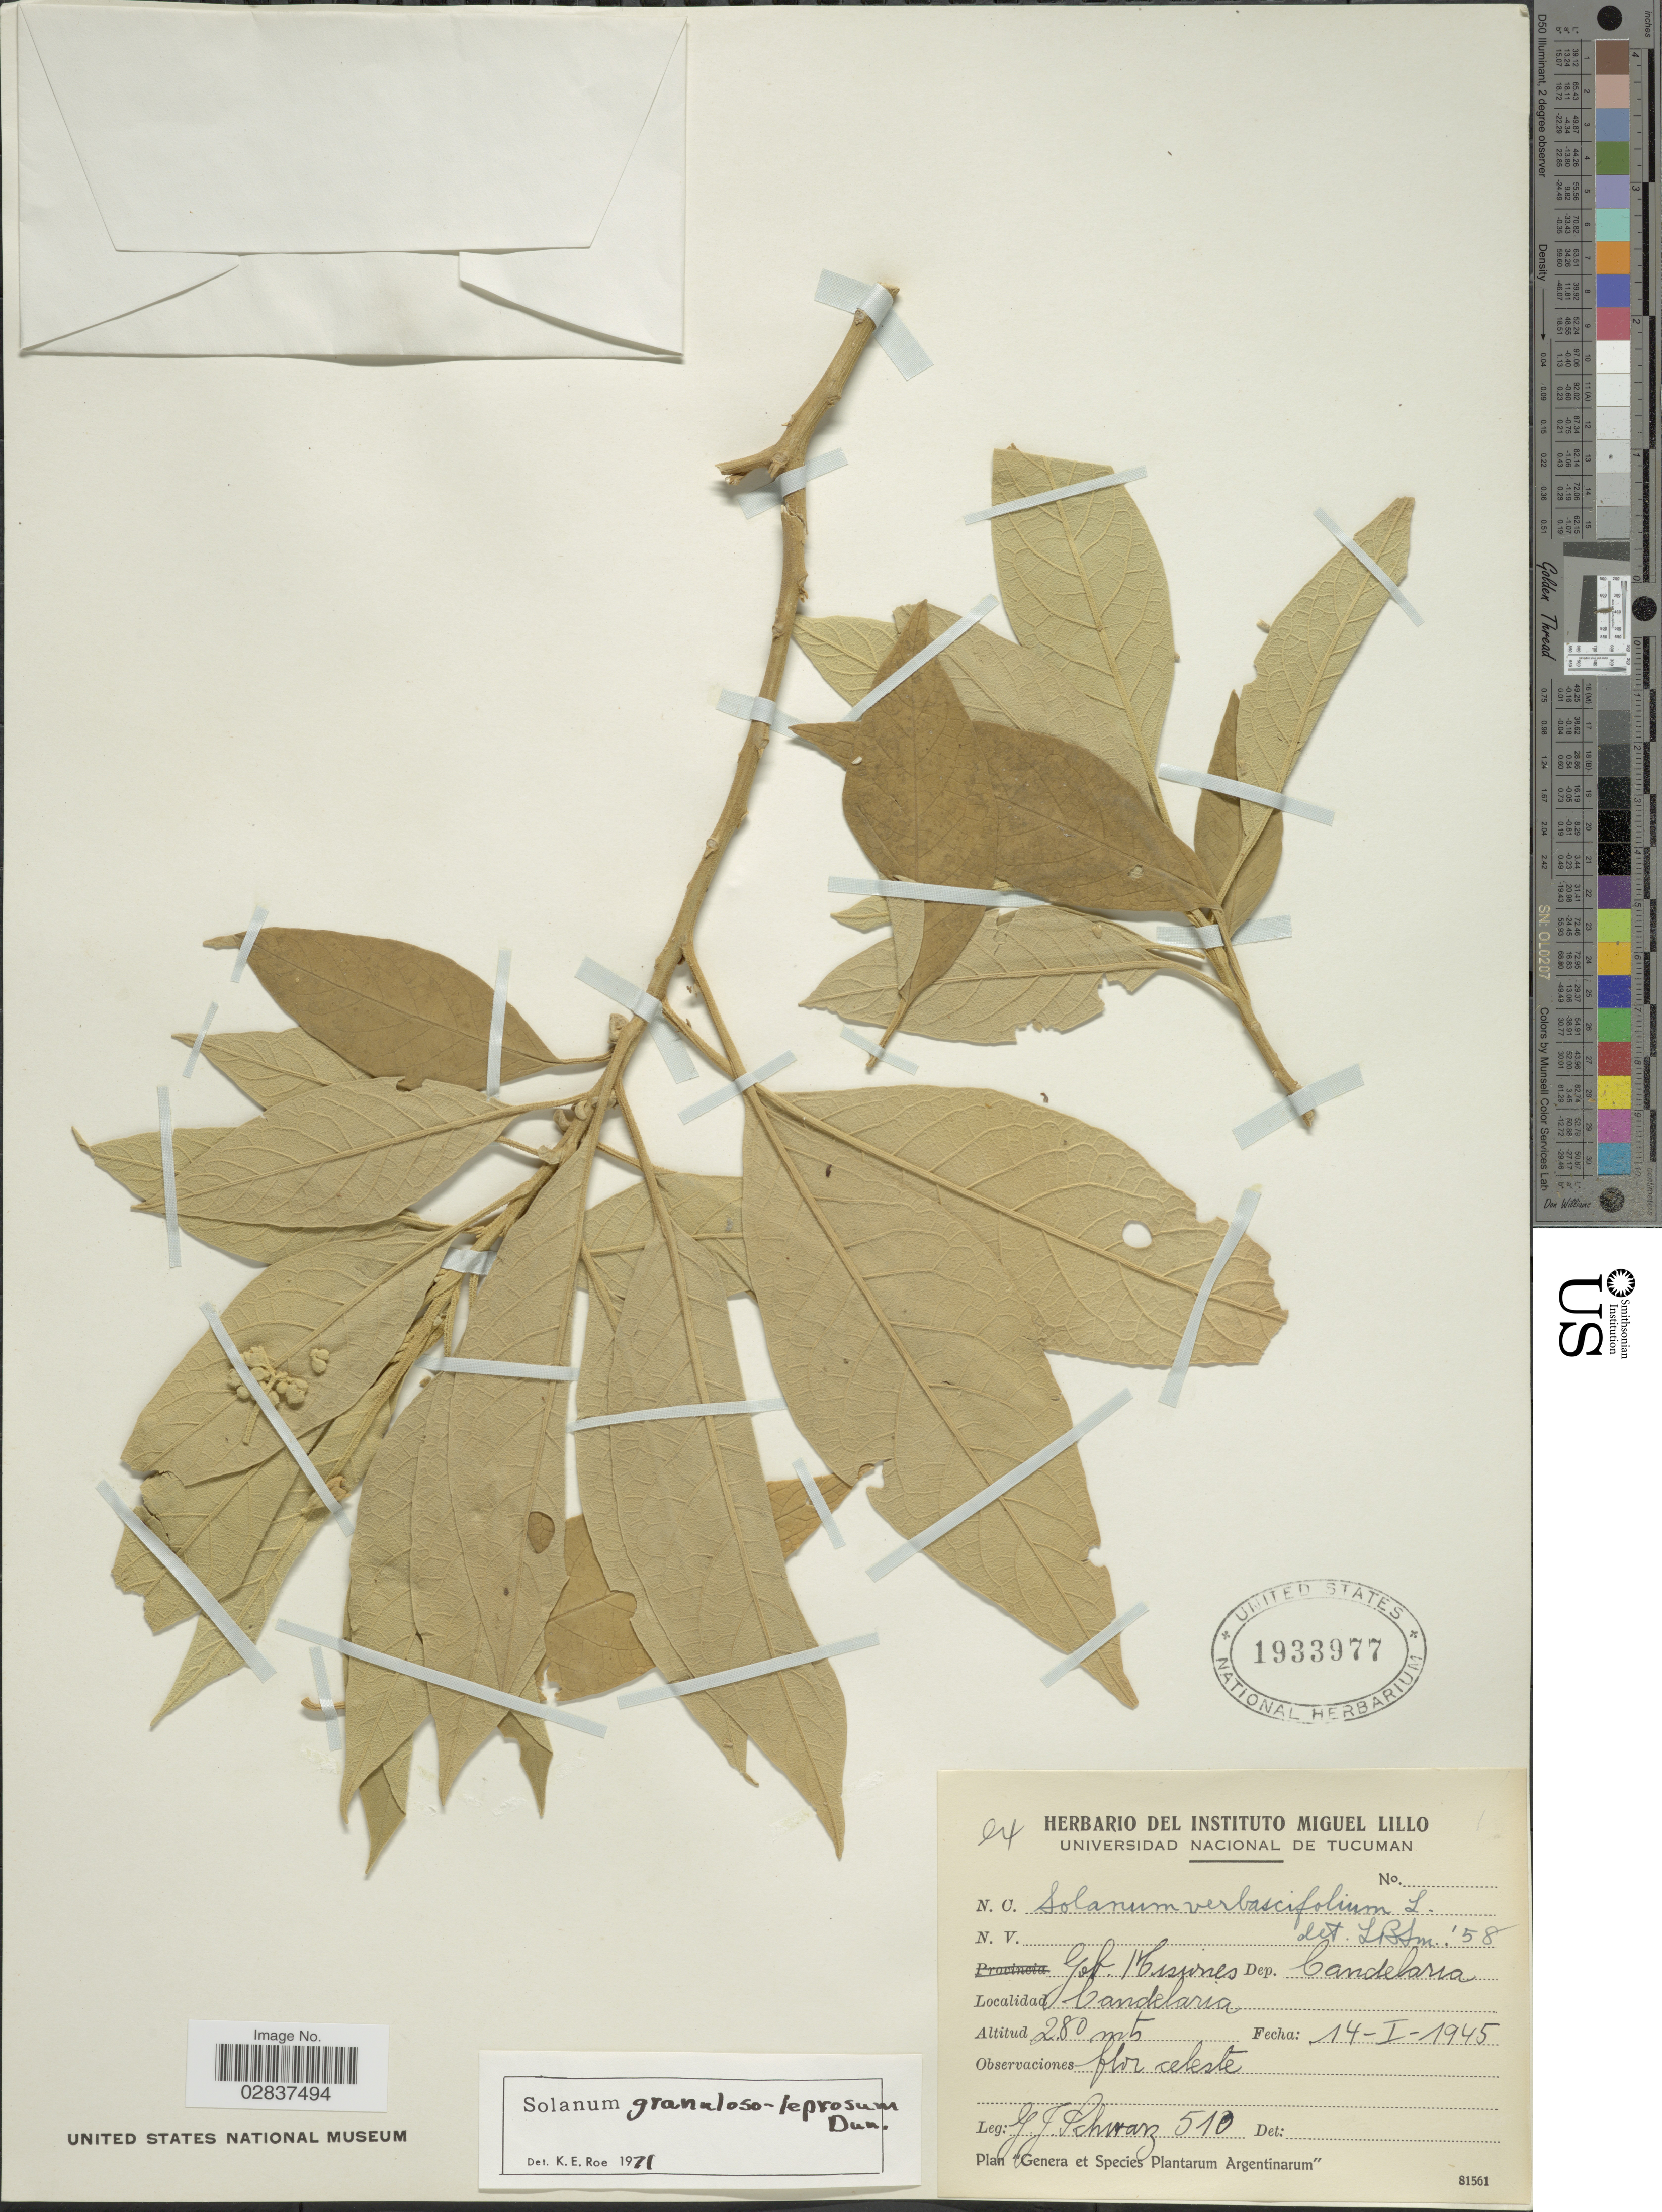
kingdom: Plantae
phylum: Tracheophyta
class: Magnoliopsida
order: Solanales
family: Solanaceae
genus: Solanum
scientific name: Solanum granuloso-leprosum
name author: Dunal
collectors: G. J. Schwarz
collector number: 510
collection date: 1945-01-14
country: Argentina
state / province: Misiones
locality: Gob. Misiones, Dep. Candelaria, Candelaria.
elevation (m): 280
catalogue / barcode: US 1933977